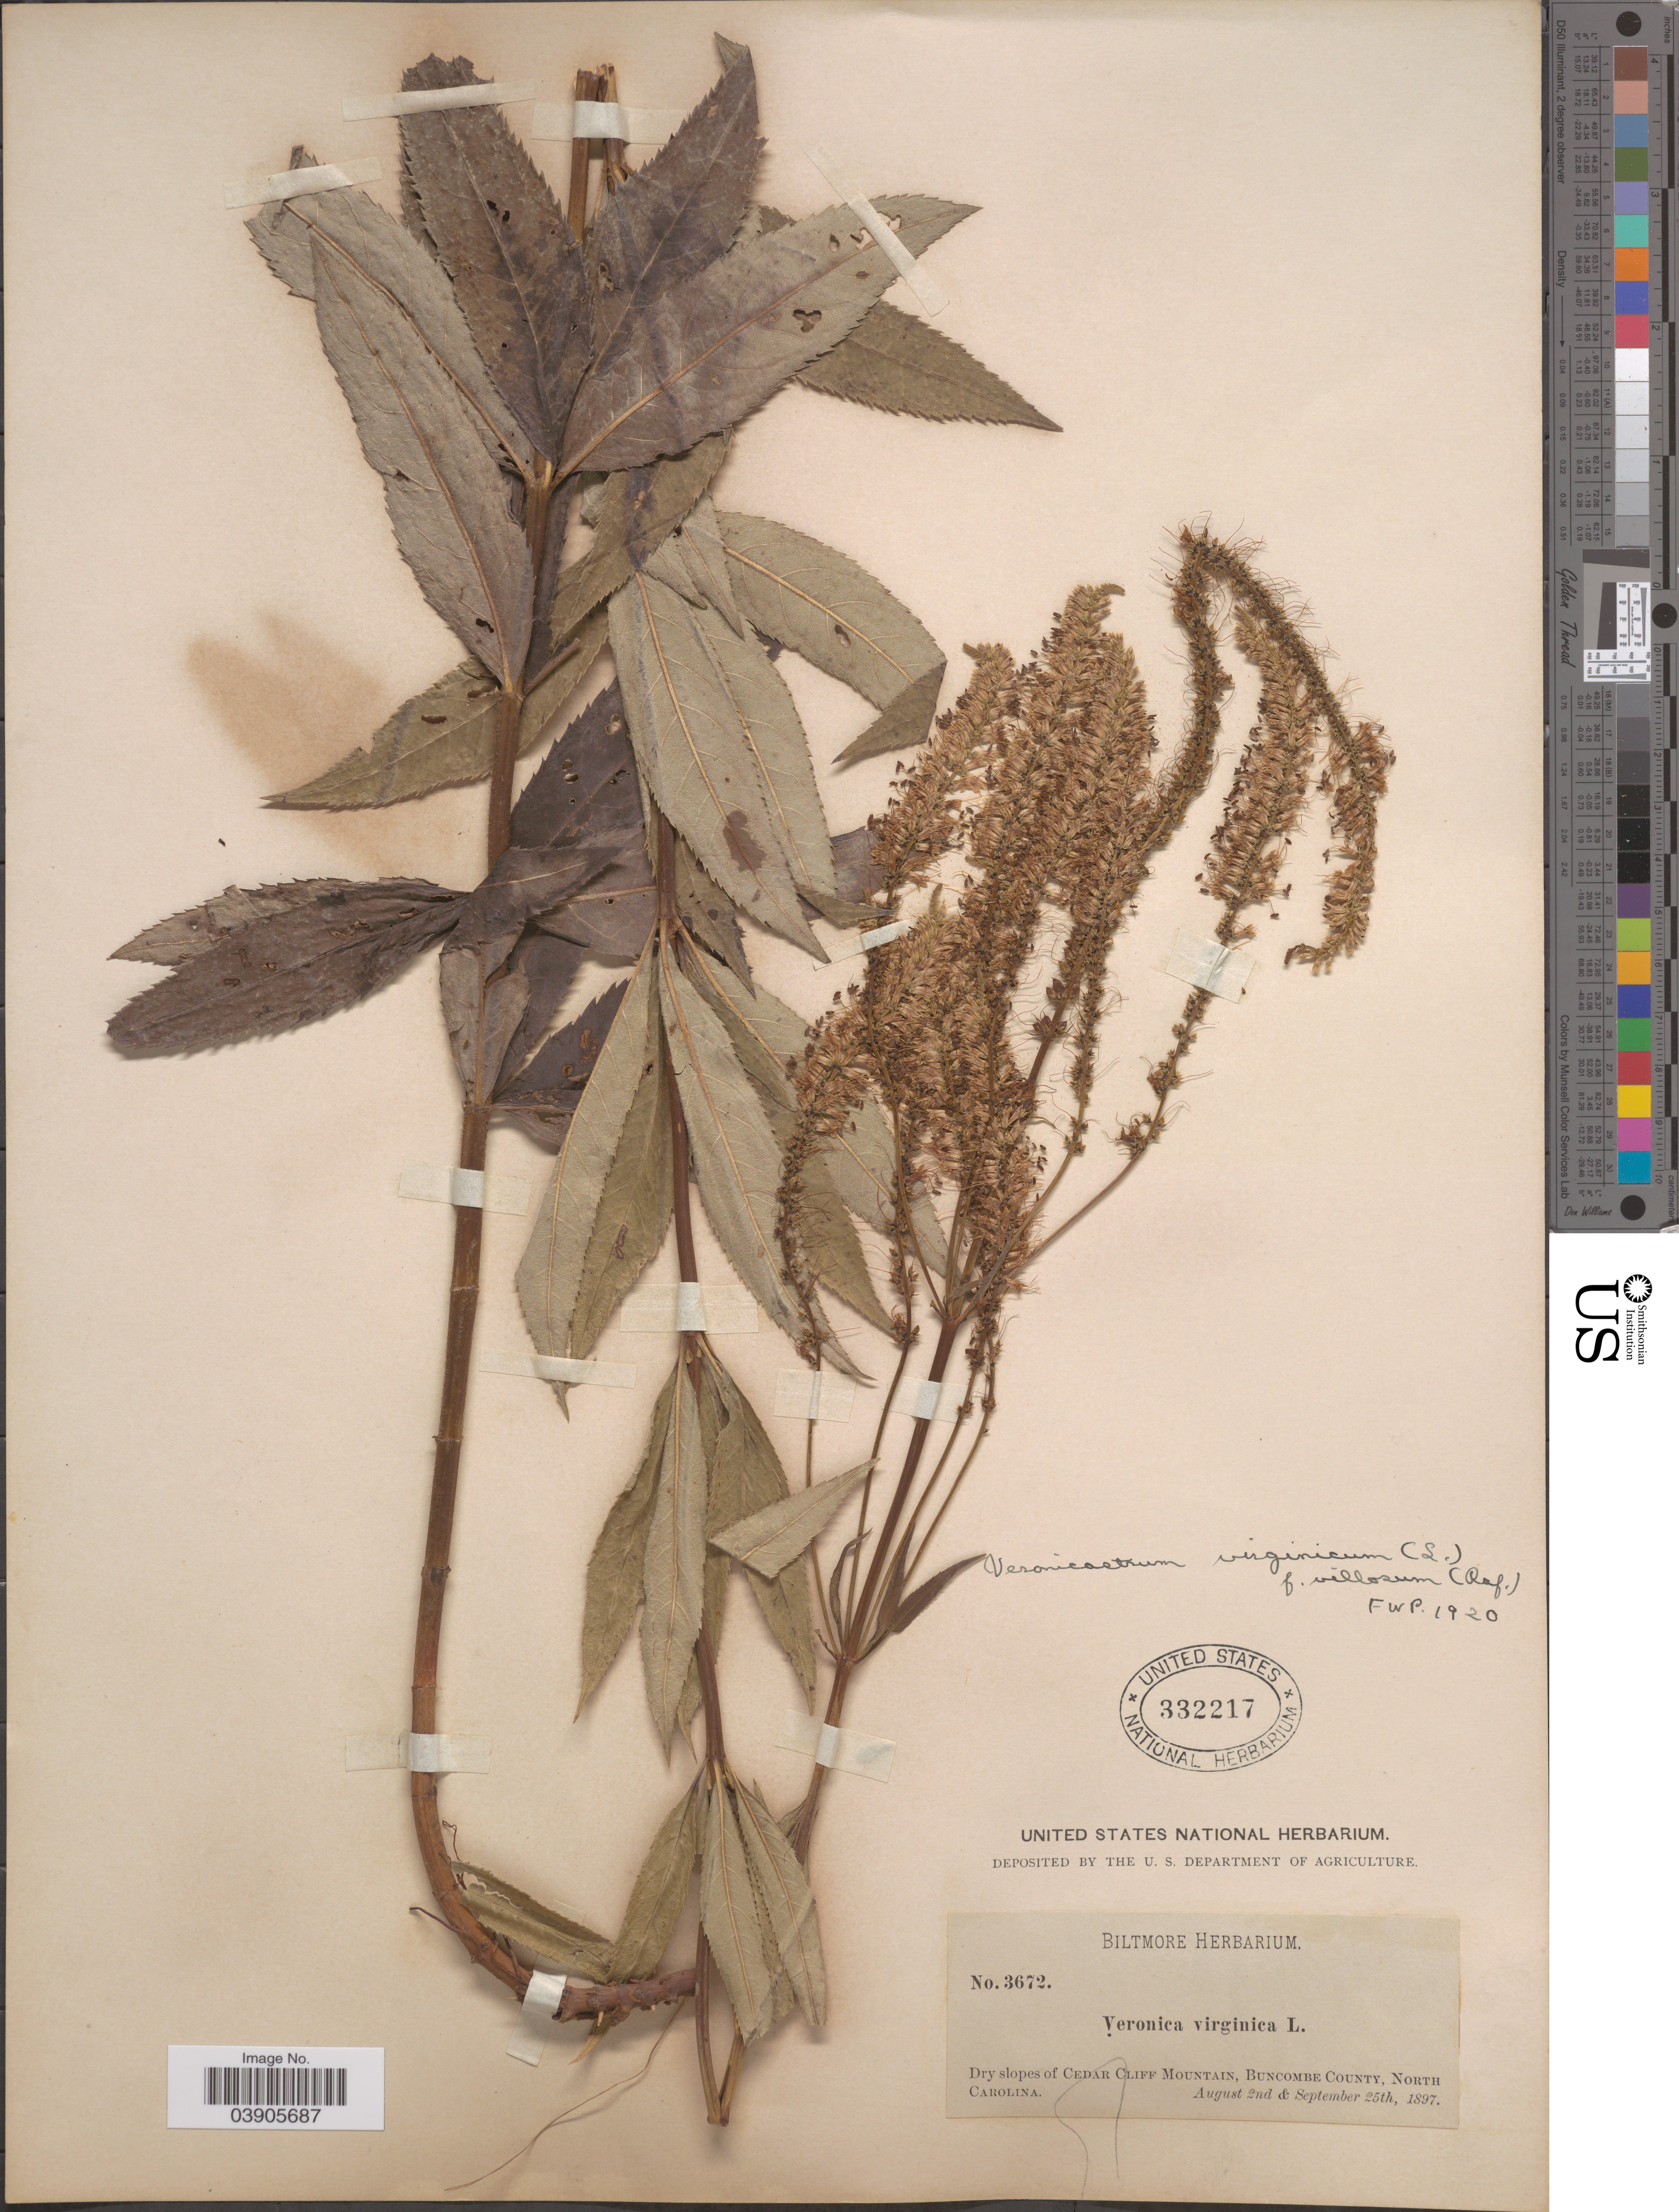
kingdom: Plantae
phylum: Tracheophyta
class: Magnoliopsida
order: Lamiales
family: Plantaginaceae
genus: Veronicastrum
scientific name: Veronicastrum virginicum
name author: (L.) Farw.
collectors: ex herb. Biltmore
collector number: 3672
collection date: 1897-08-02/1897-09-25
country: United States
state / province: North Carolina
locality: Dry slopes of Cedar Cliff Mountain, Buncombe County.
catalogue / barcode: US 332217